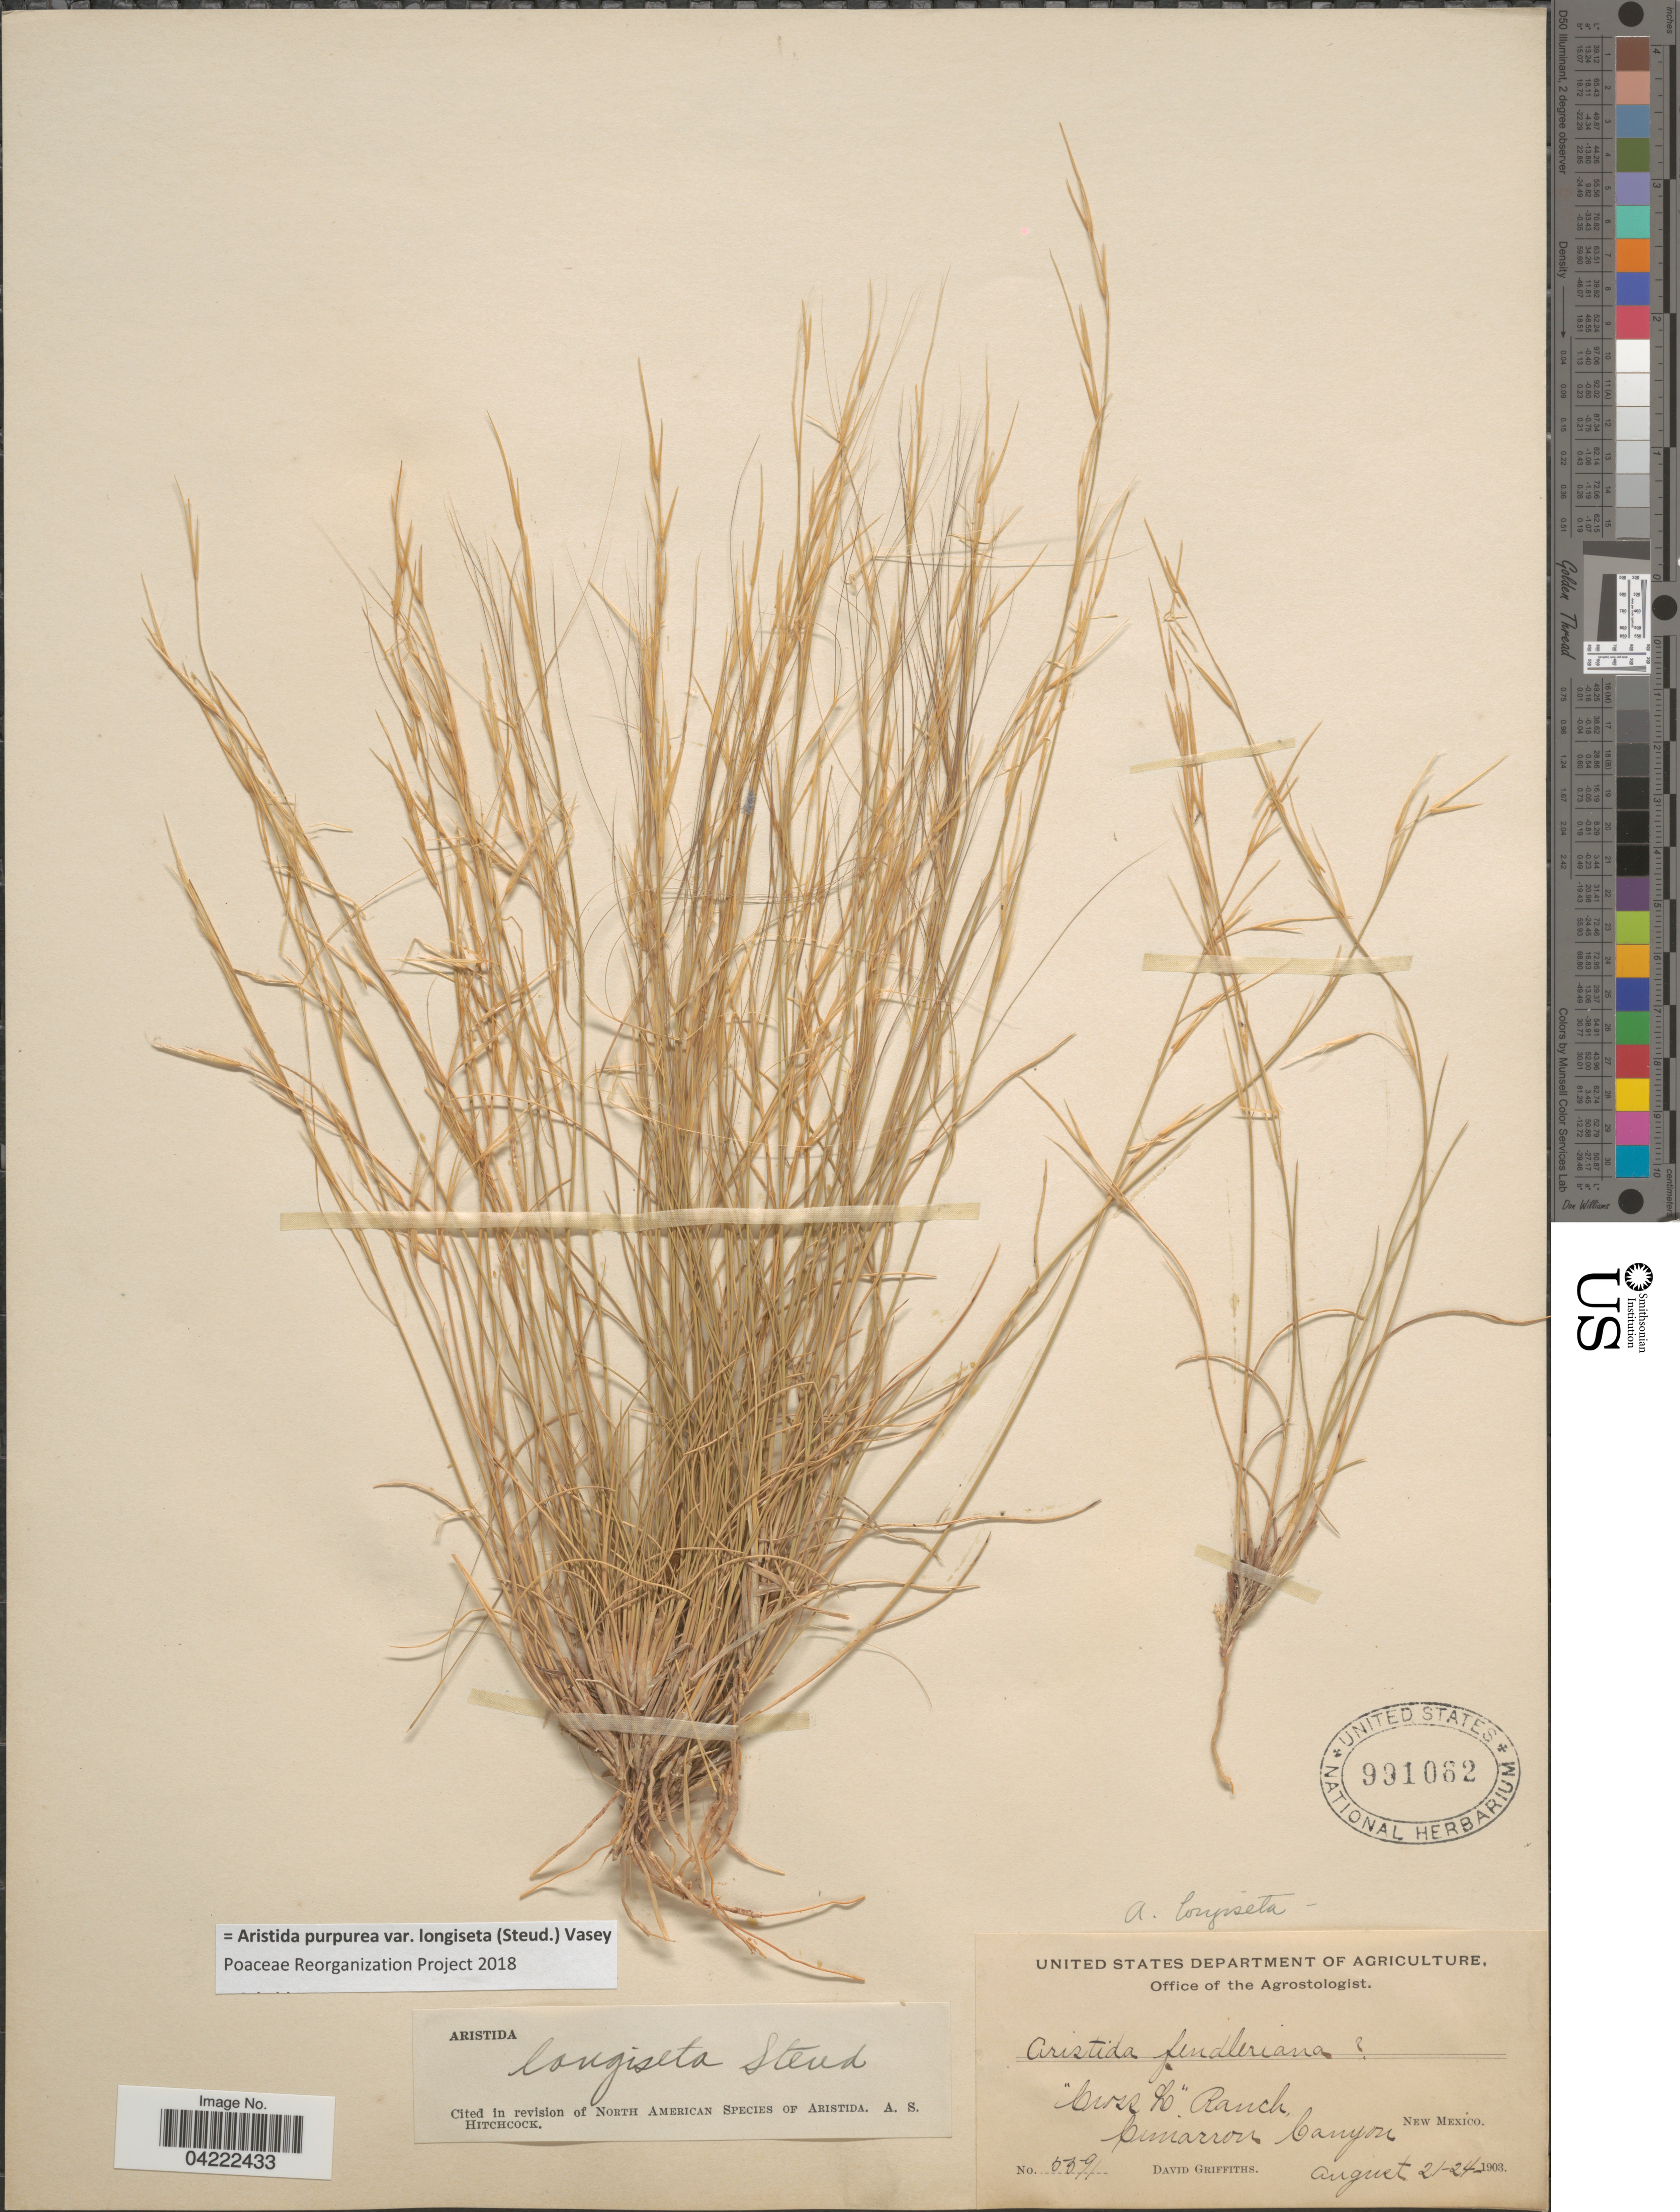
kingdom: Plantae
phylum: Tracheophyta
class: Liliopsida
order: Poales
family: Poaceae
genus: Aristida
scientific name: Aristida purpurea var. longiseta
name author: (Steud.) Vasey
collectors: D. Griffiths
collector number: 5591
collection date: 1903-08-21/1903-08-24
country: United States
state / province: New Mexico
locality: Cross L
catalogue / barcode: US 991062